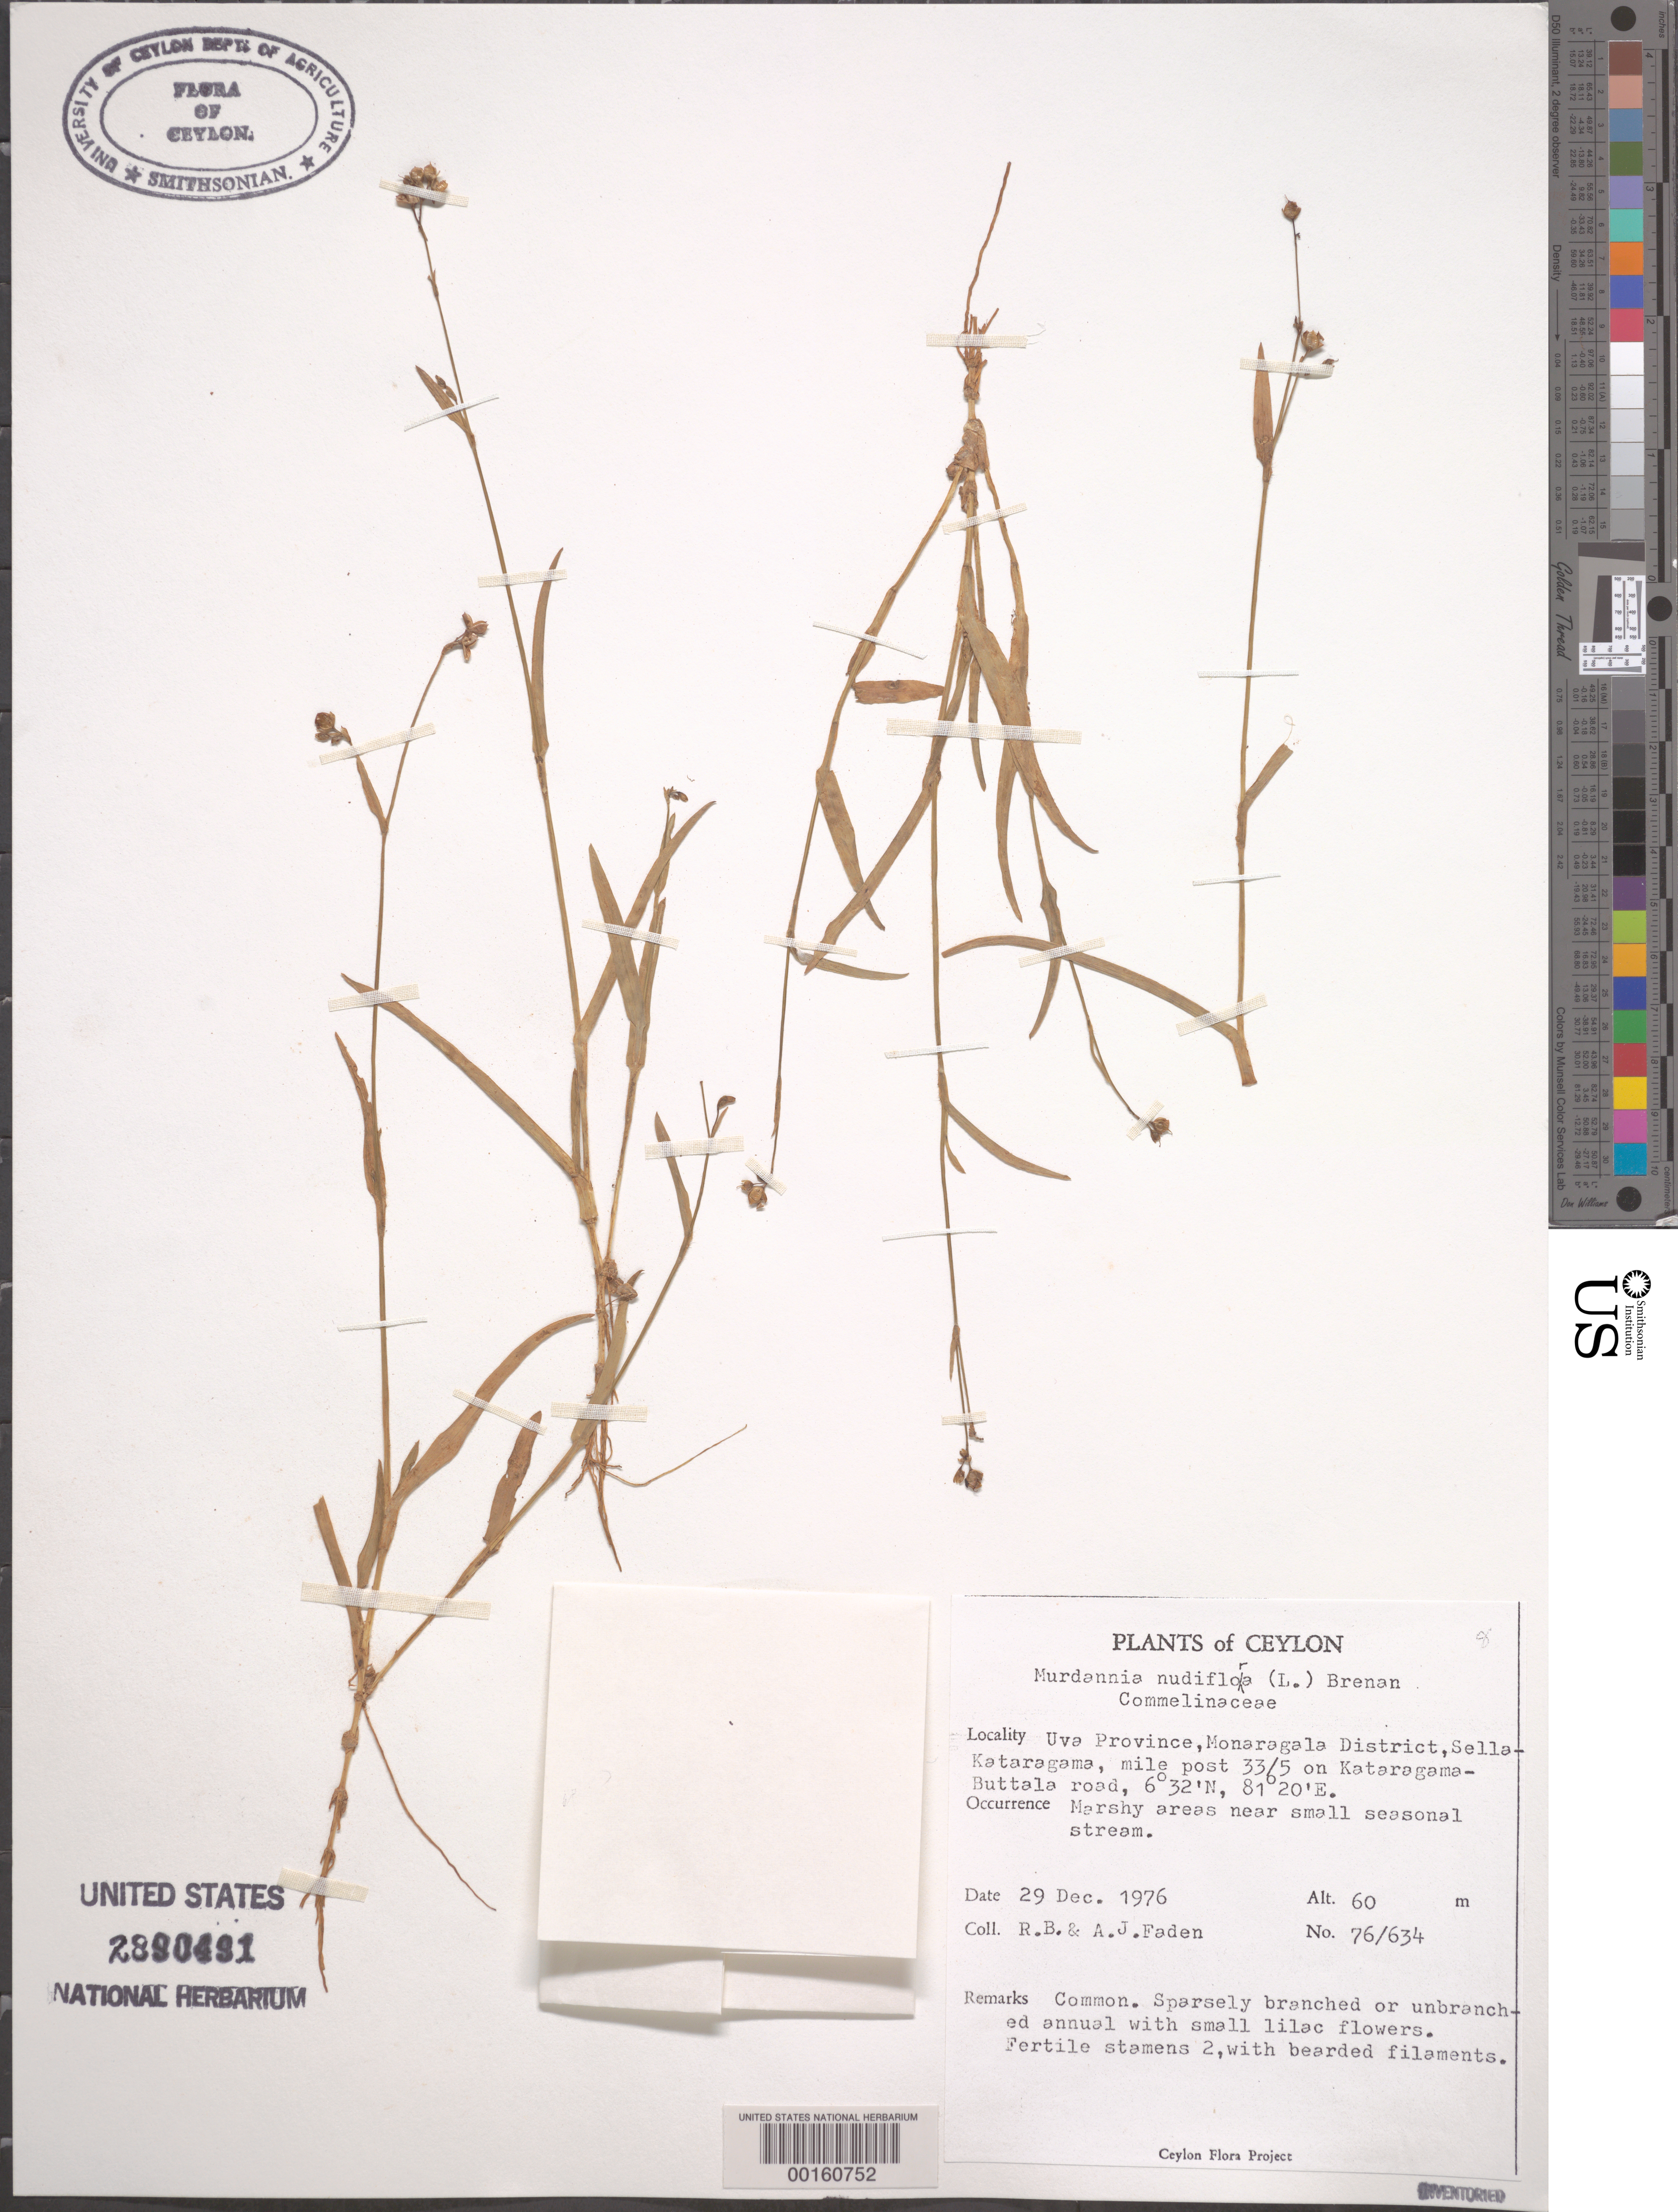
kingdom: Plantae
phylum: Tracheophyta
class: Liliopsida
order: Commelinales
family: Commelinaceae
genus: Murdannia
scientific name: Murdannia nudiflora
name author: (L.) Brenan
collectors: R. B. Faden & A. J. Faden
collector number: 76/634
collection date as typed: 29 Dec 1976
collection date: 1976-12-29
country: Sri Lanka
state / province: Uva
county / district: Monaragala Dist.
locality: Sella kataragama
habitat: Marshy areas near seasonal stream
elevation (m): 60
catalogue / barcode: US 2890491